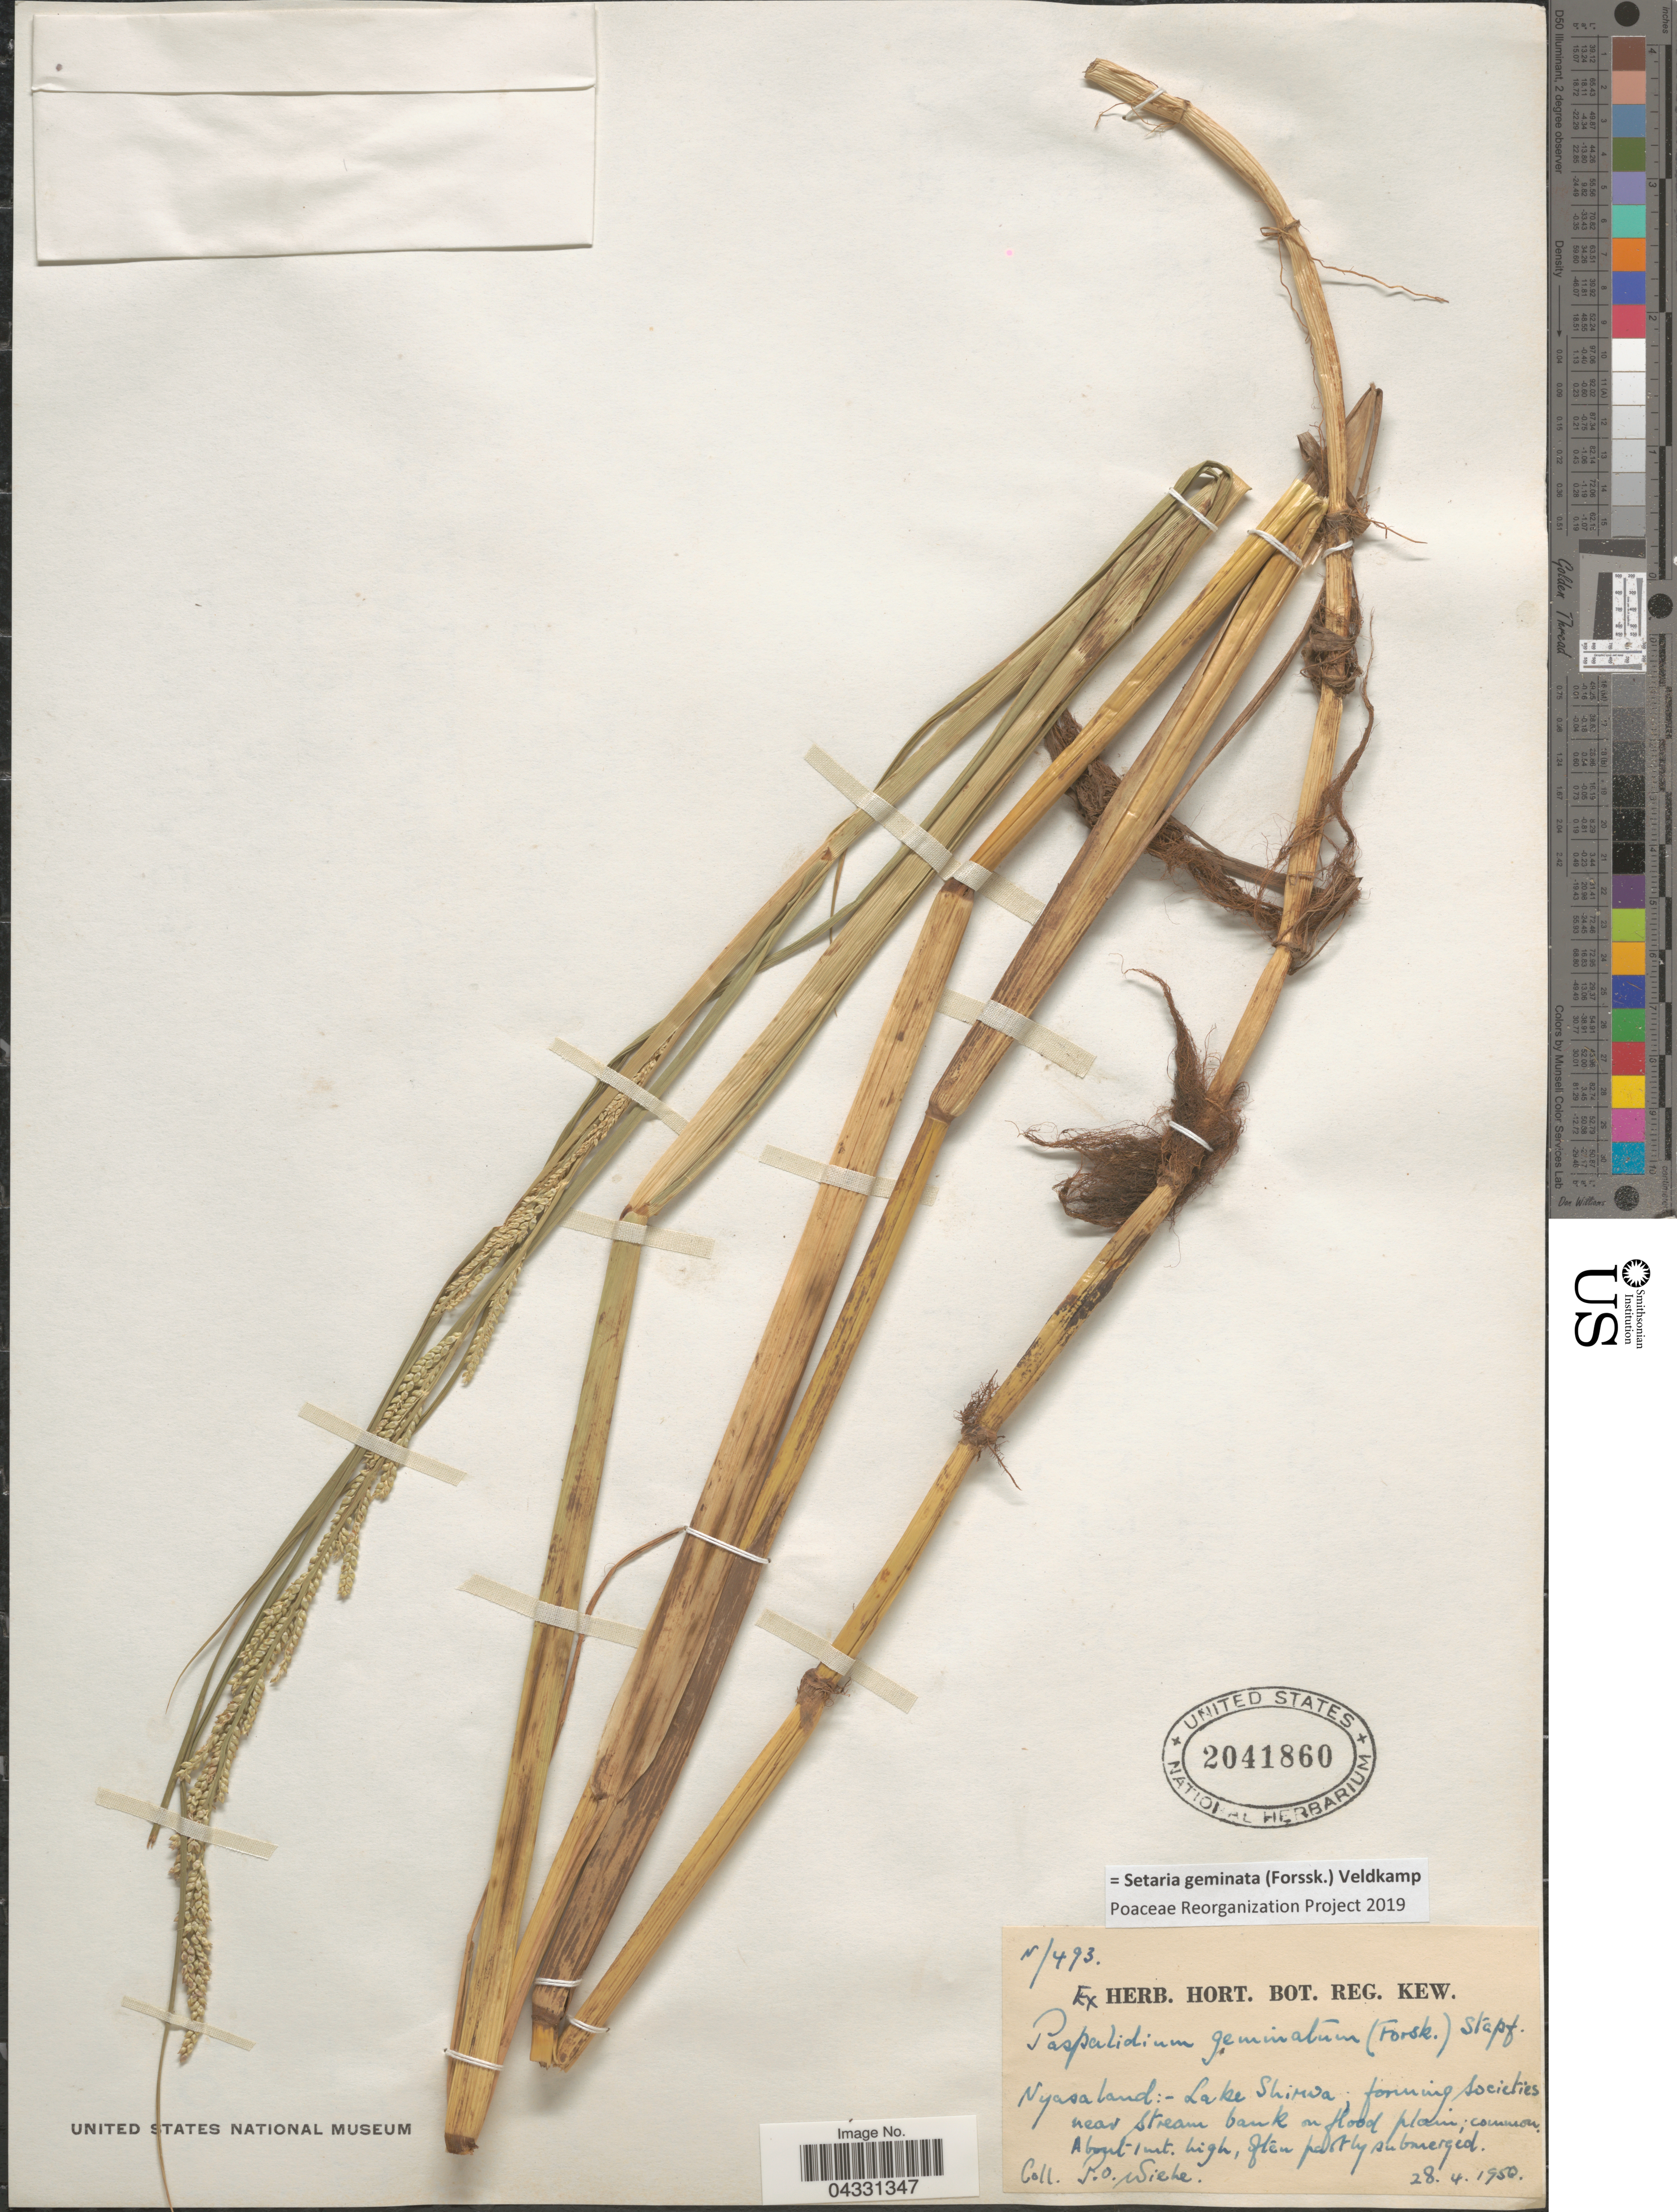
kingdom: Plantae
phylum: Tracheophyta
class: Liliopsida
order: Poales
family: Poaceae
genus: Setaria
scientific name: Setaria geminata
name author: (Forssk.) Veldkamp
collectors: P. Wiehe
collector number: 493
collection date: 1950-04-28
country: Malawi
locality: Nyasaland:- Lake Shimva; forming societies near Stream bank on flood plain.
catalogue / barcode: US 2041860